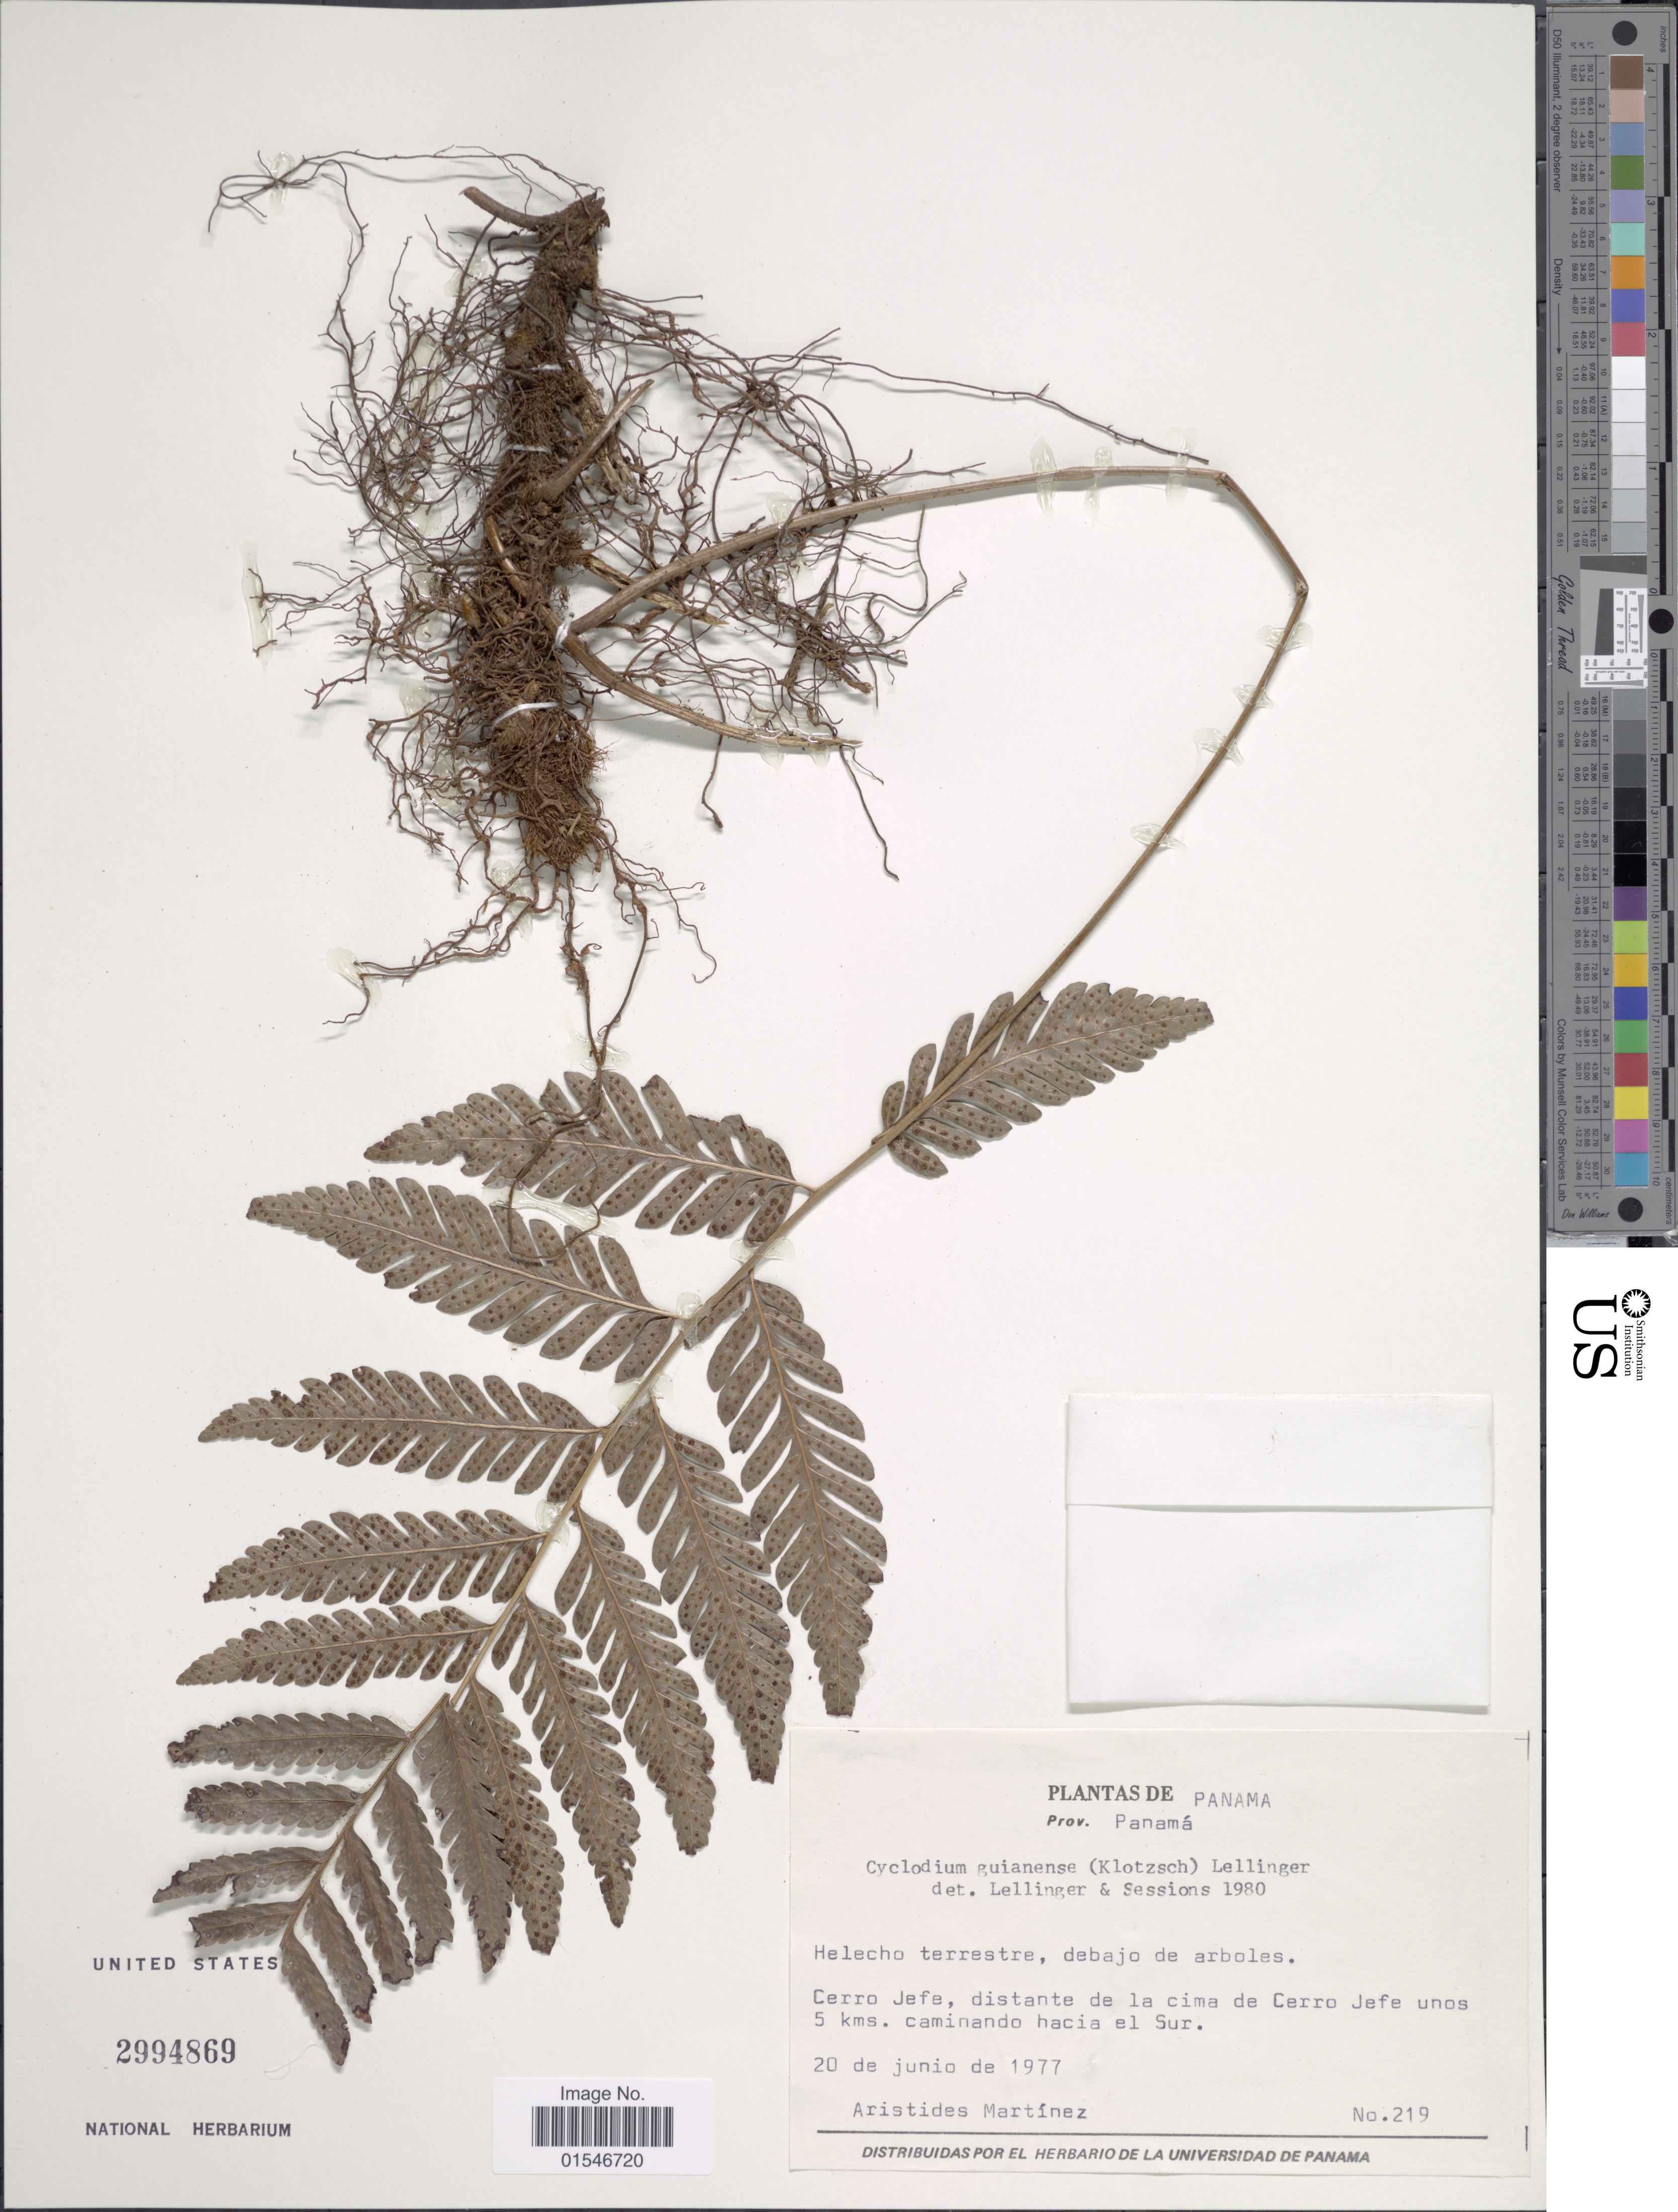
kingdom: Plantae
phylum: Tracheophyta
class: Polypodiopsida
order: Polypodiales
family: Dryopteridaceae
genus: Cyclodium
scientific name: Cyclodium trianae var. trianae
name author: (Mett.) A.R. Sm.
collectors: A. Martinez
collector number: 219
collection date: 1977-06-20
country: Panama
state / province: Panamá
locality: Cerro Jefe, distante de la cima de Cerro jefe unos 5 kms. caminando hacia el Sur.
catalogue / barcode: US 2994869